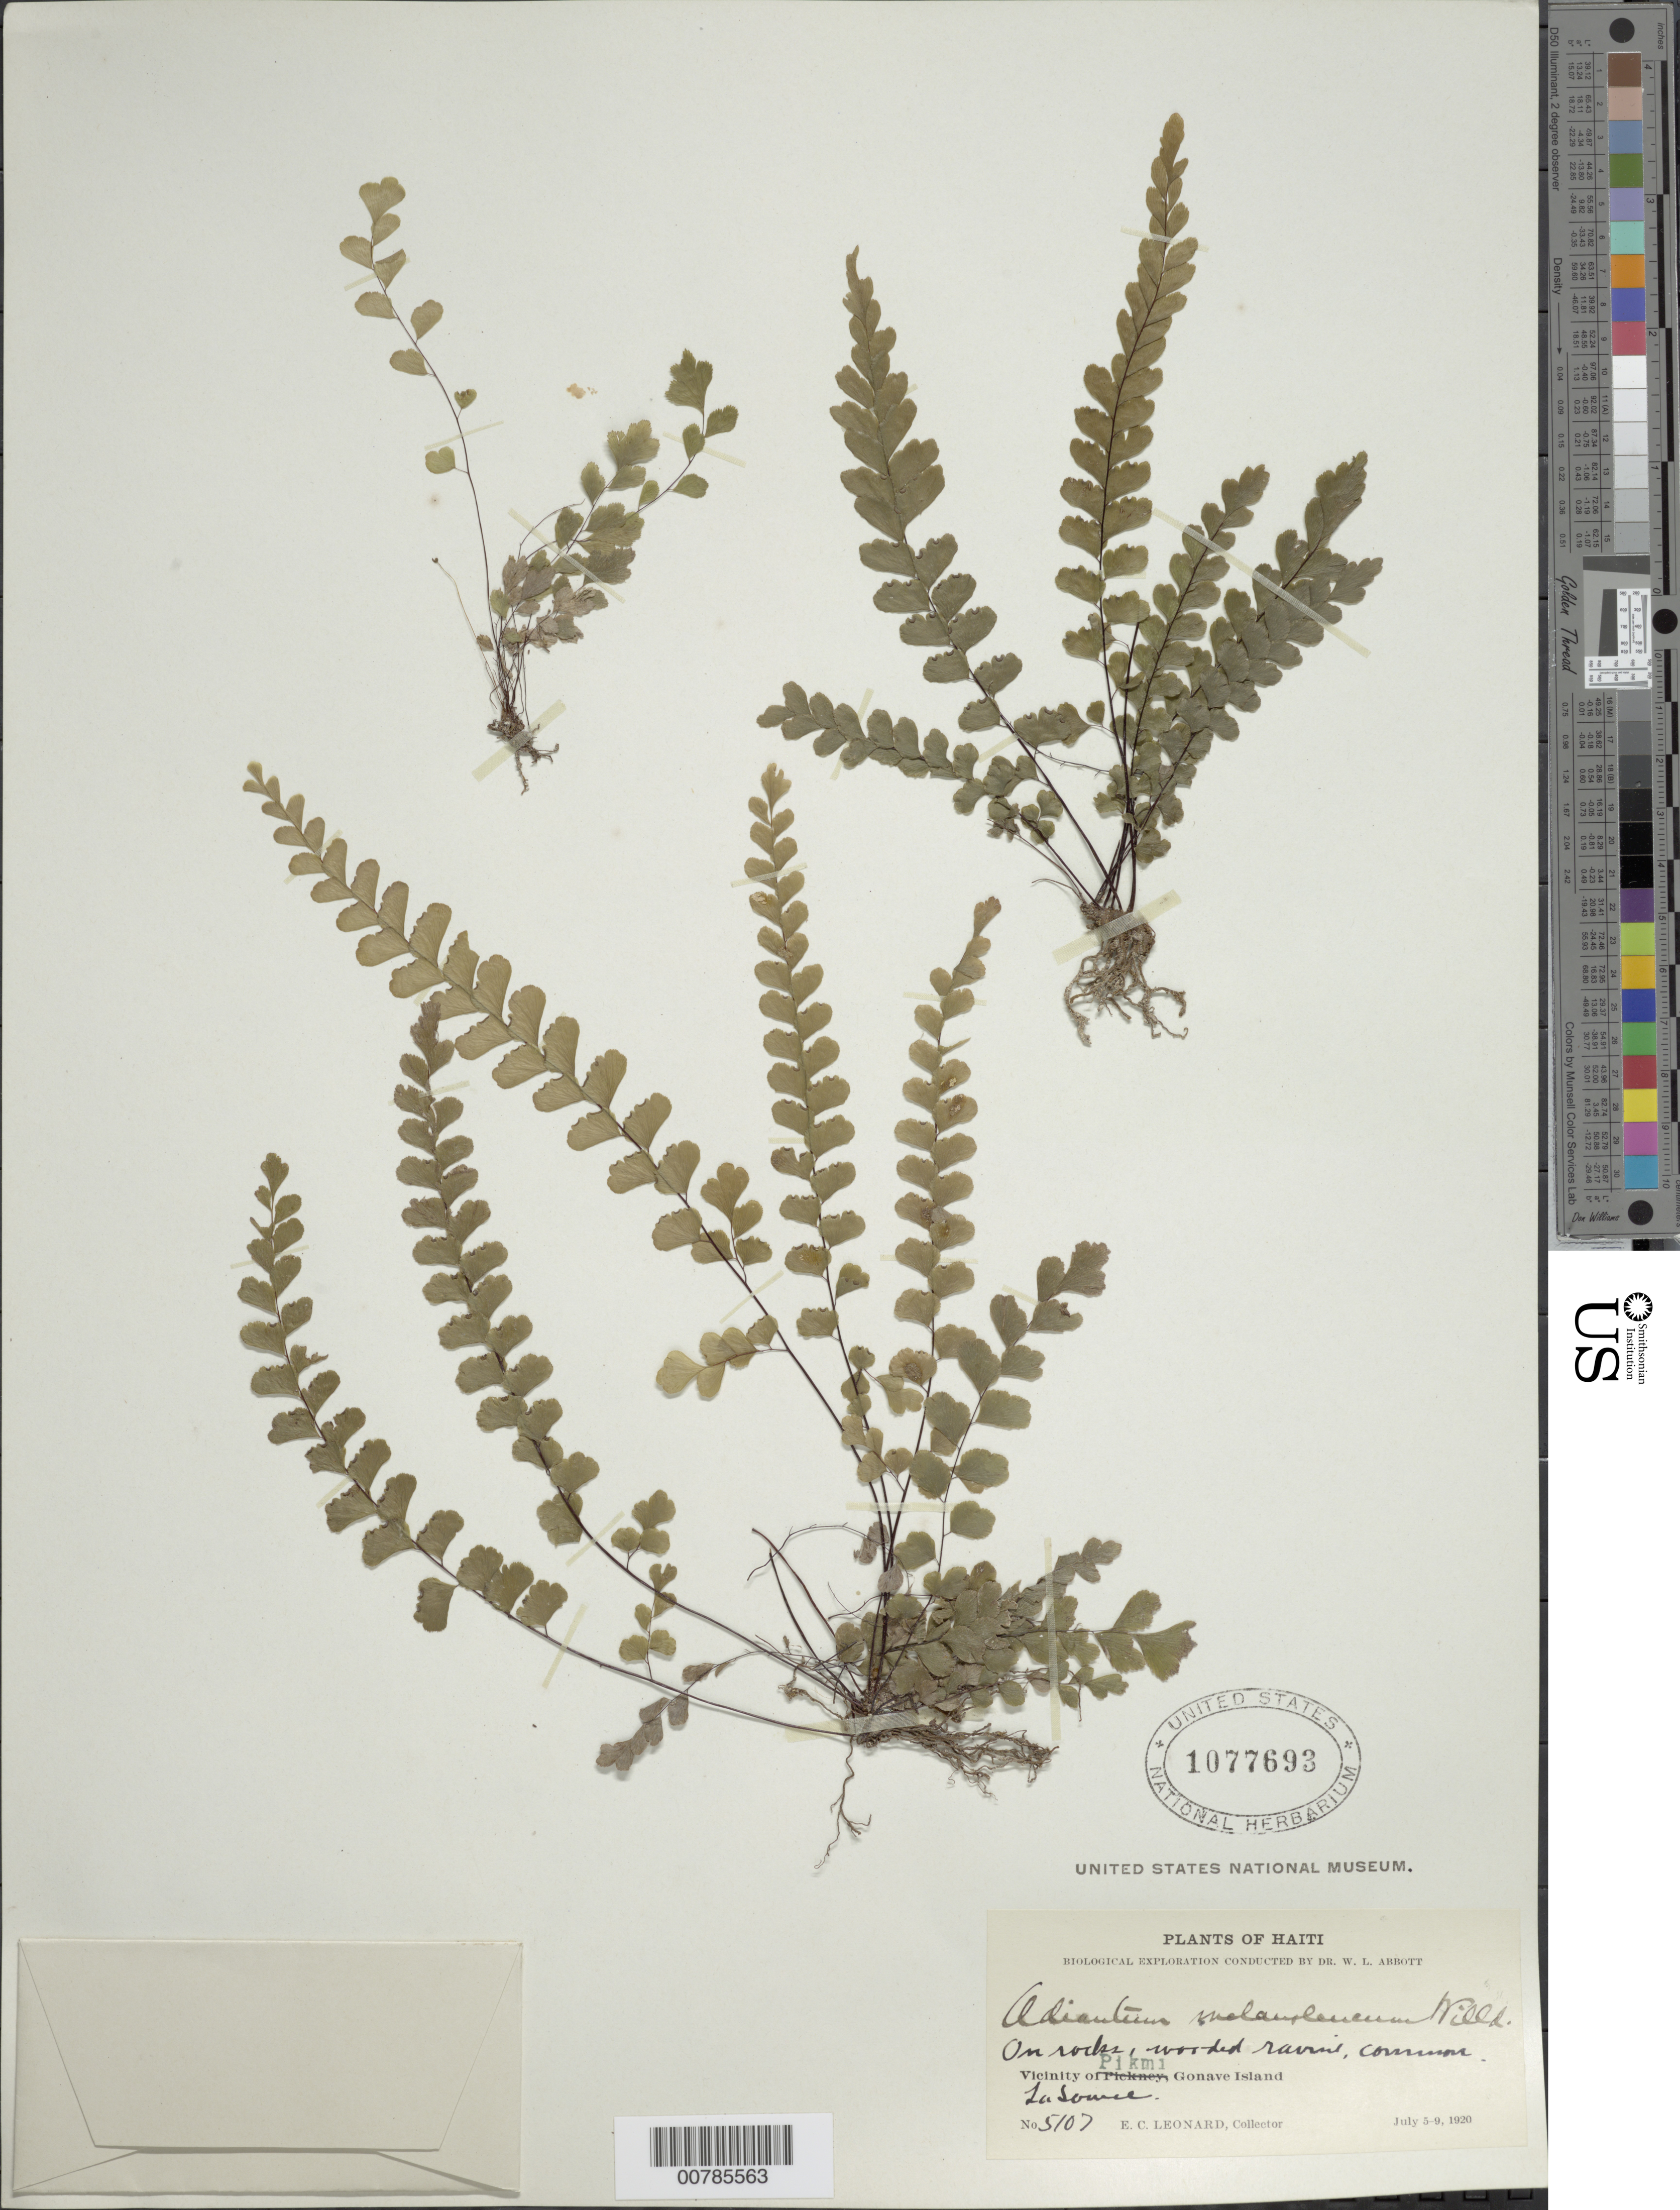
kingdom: Plantae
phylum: Tracheophyta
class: Polypodiopsida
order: Polypodiales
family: Pteridaceae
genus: Adiantum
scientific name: Adiantum melanoleucum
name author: Willd.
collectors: E. C. Leonard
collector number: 5107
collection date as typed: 05 Jul 1920 to 07 Jul 1920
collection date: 1920-07-05/1920-07-07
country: Haiti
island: Hispaniola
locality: Pikmi, Gonave Island, La Source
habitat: On rocks, wooded ravine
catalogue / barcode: US 1077693